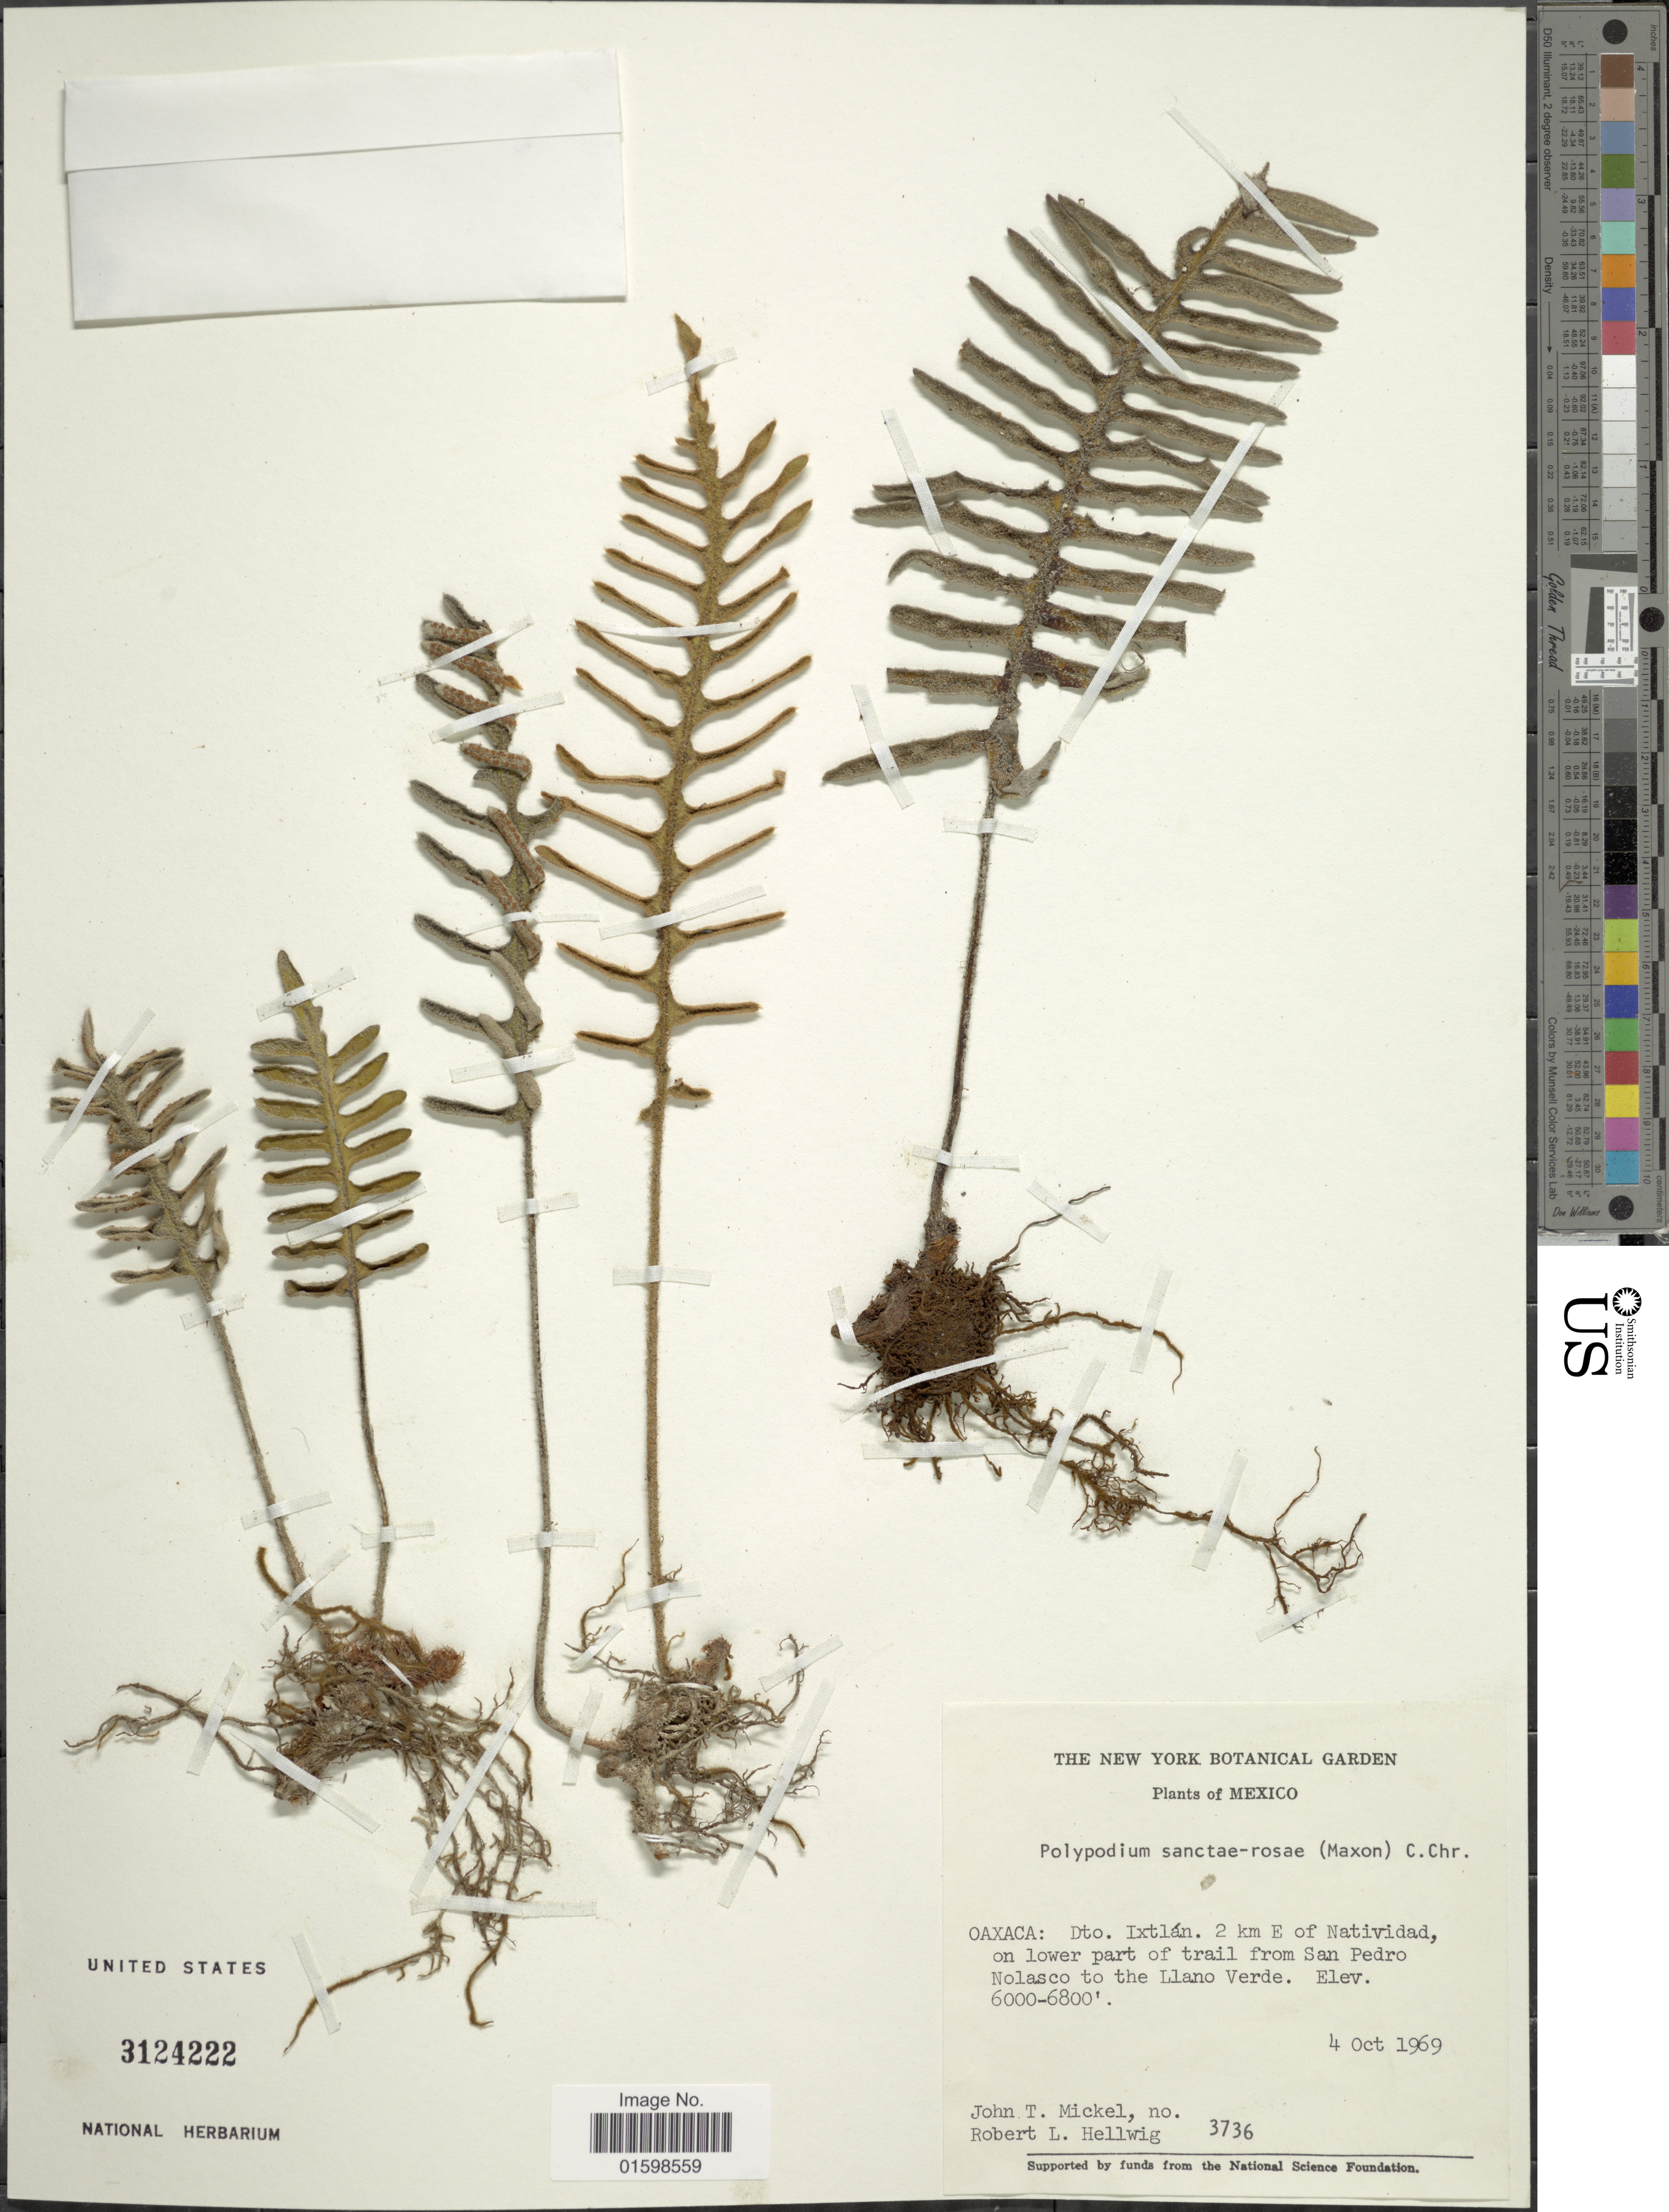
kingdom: Plantae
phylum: Tracheophyta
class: Polypodiopsida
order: Polypodiales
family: Polypodiaceae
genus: Pleopeltis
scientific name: Pleopeltis sanctae-rosae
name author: (Maxon) A.R. Sm. & Tejero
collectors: J. T. Mickel & R. Hellwig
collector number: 3736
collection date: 1969-10-04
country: Mexico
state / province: Oaxaca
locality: Dpto. Ixtlán, 2 km E of Natividad, on lower part of trail from San Pedro Nolasco to the Llano Verde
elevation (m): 1829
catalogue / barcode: US 3124222